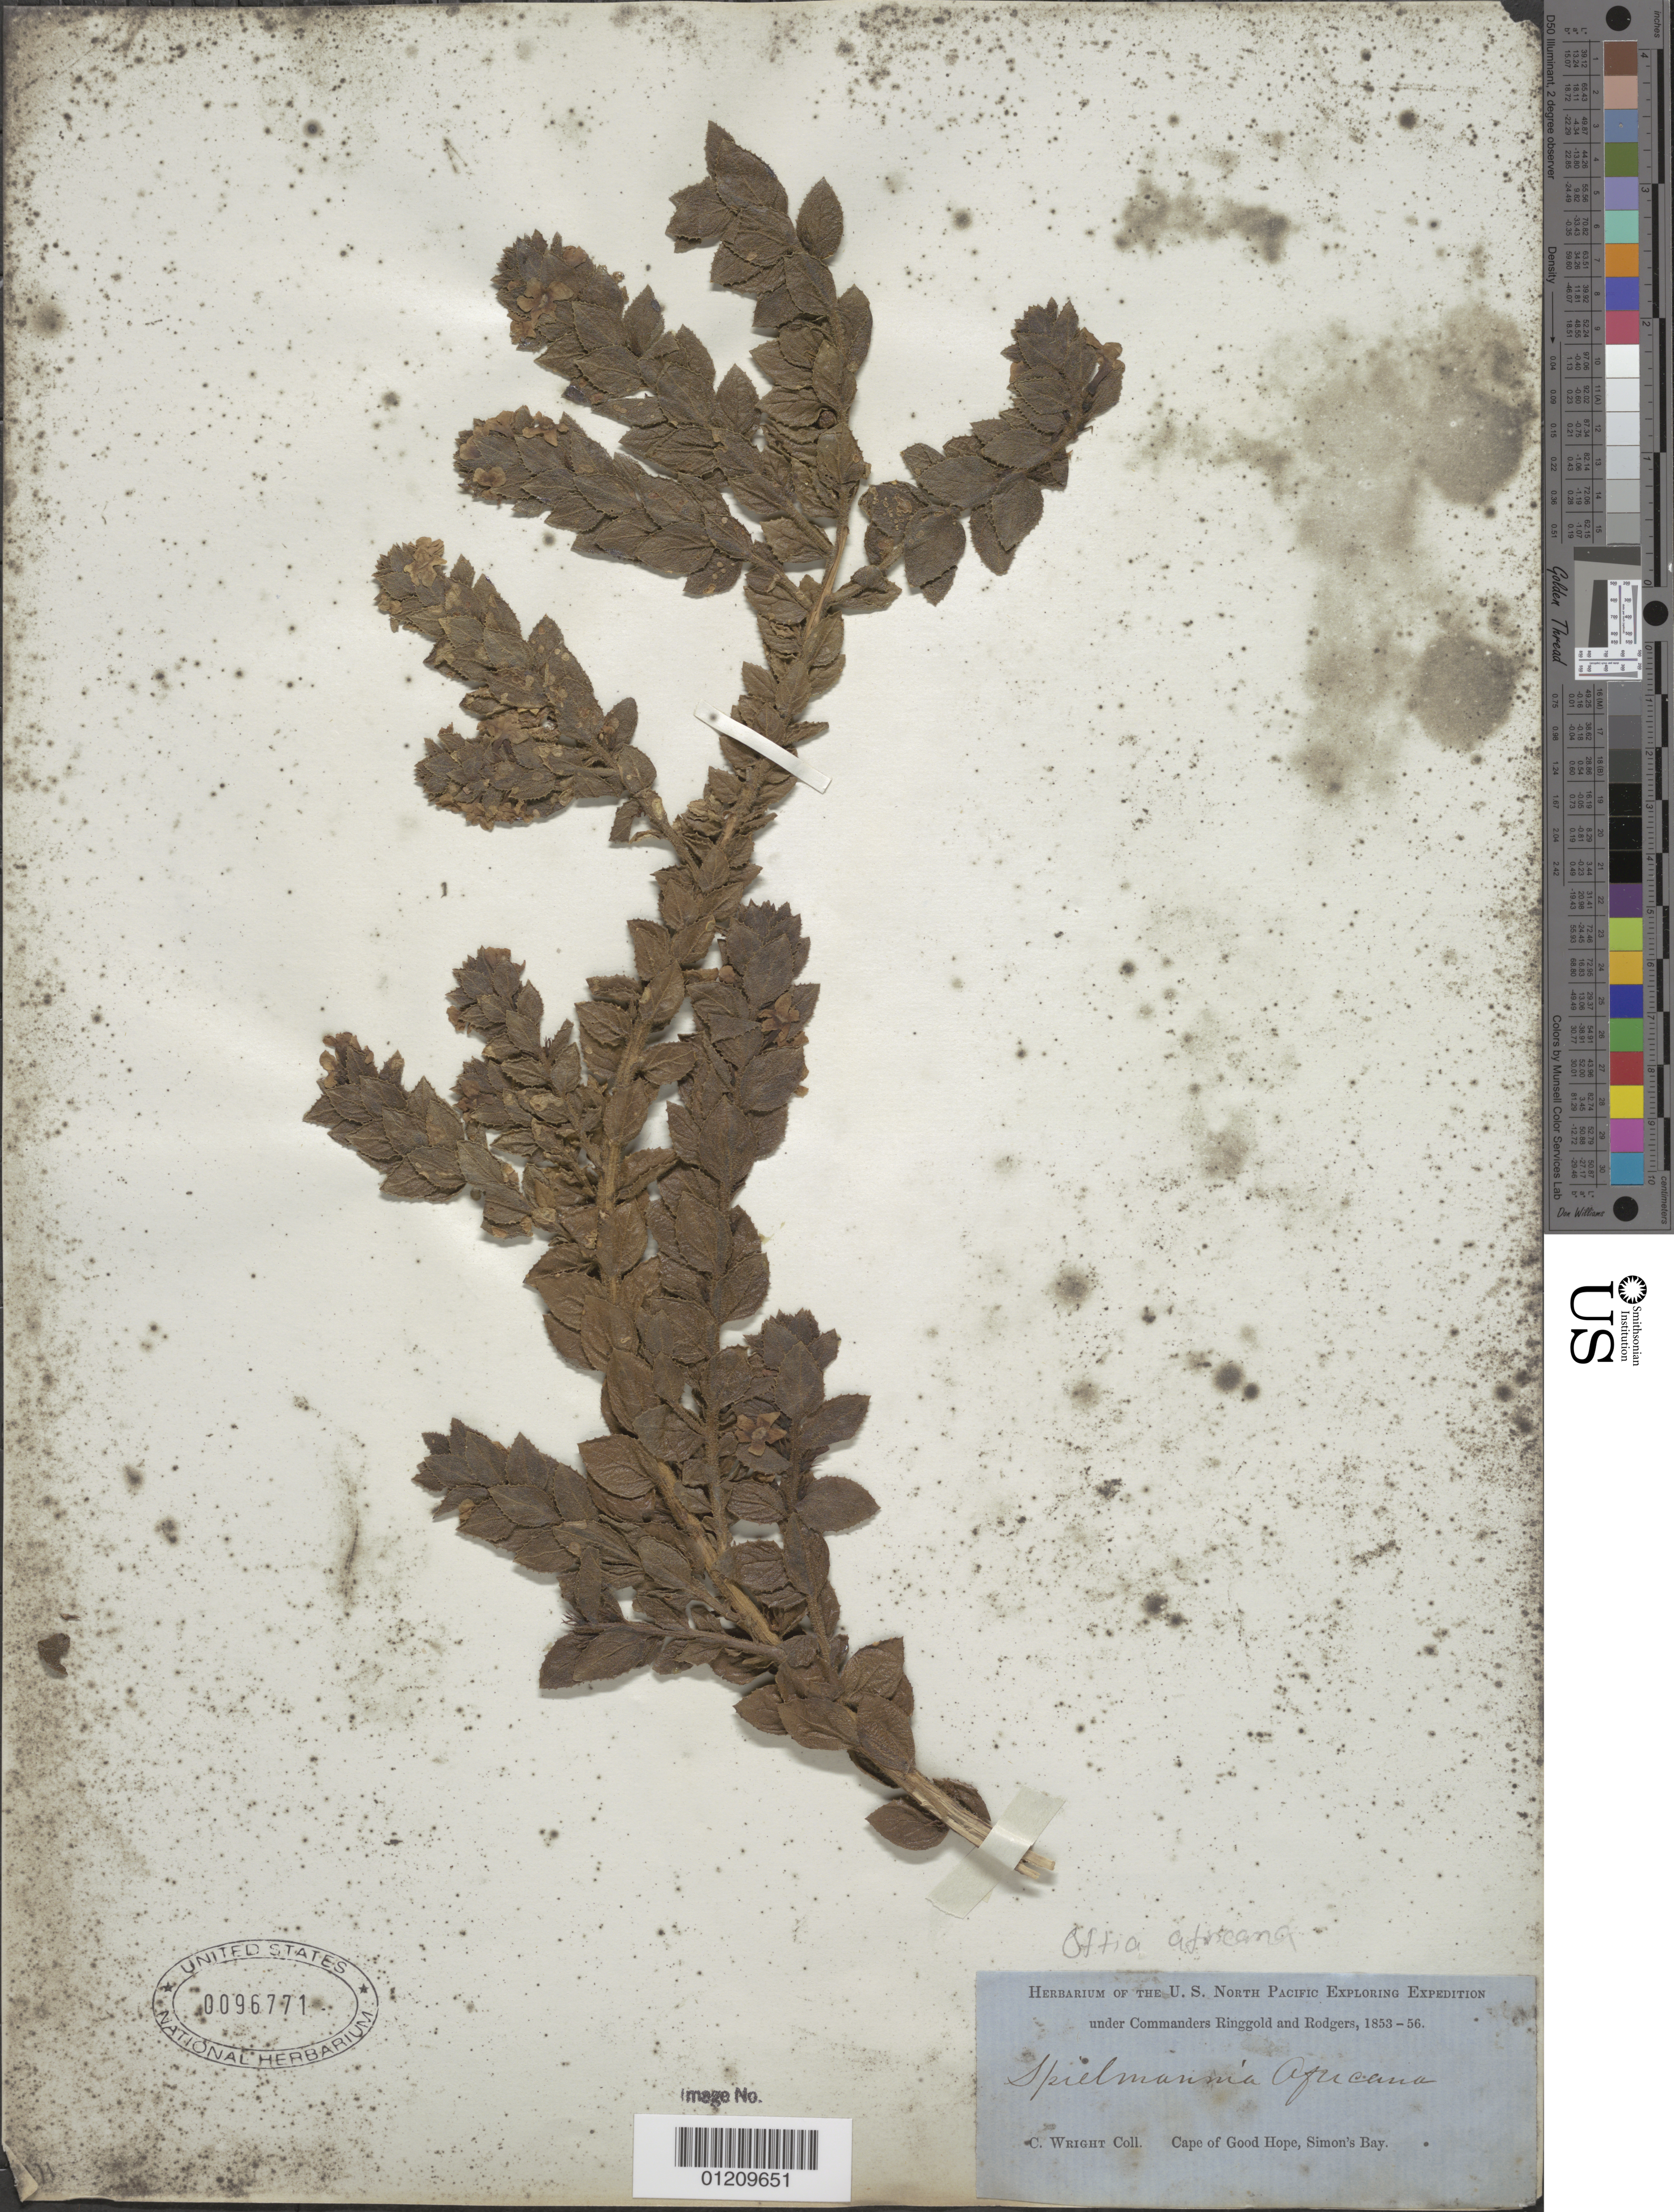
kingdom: Plantae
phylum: Tracheophyta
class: Magnoliopsida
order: Lamiales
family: Scrophulariaceae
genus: Oftia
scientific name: Oftia africana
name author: (L.) Bocq.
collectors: C. Wright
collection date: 1853/1856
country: South Africa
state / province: Western Cape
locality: Cape of Good Hope, Simon's Bay.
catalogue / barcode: US 96771